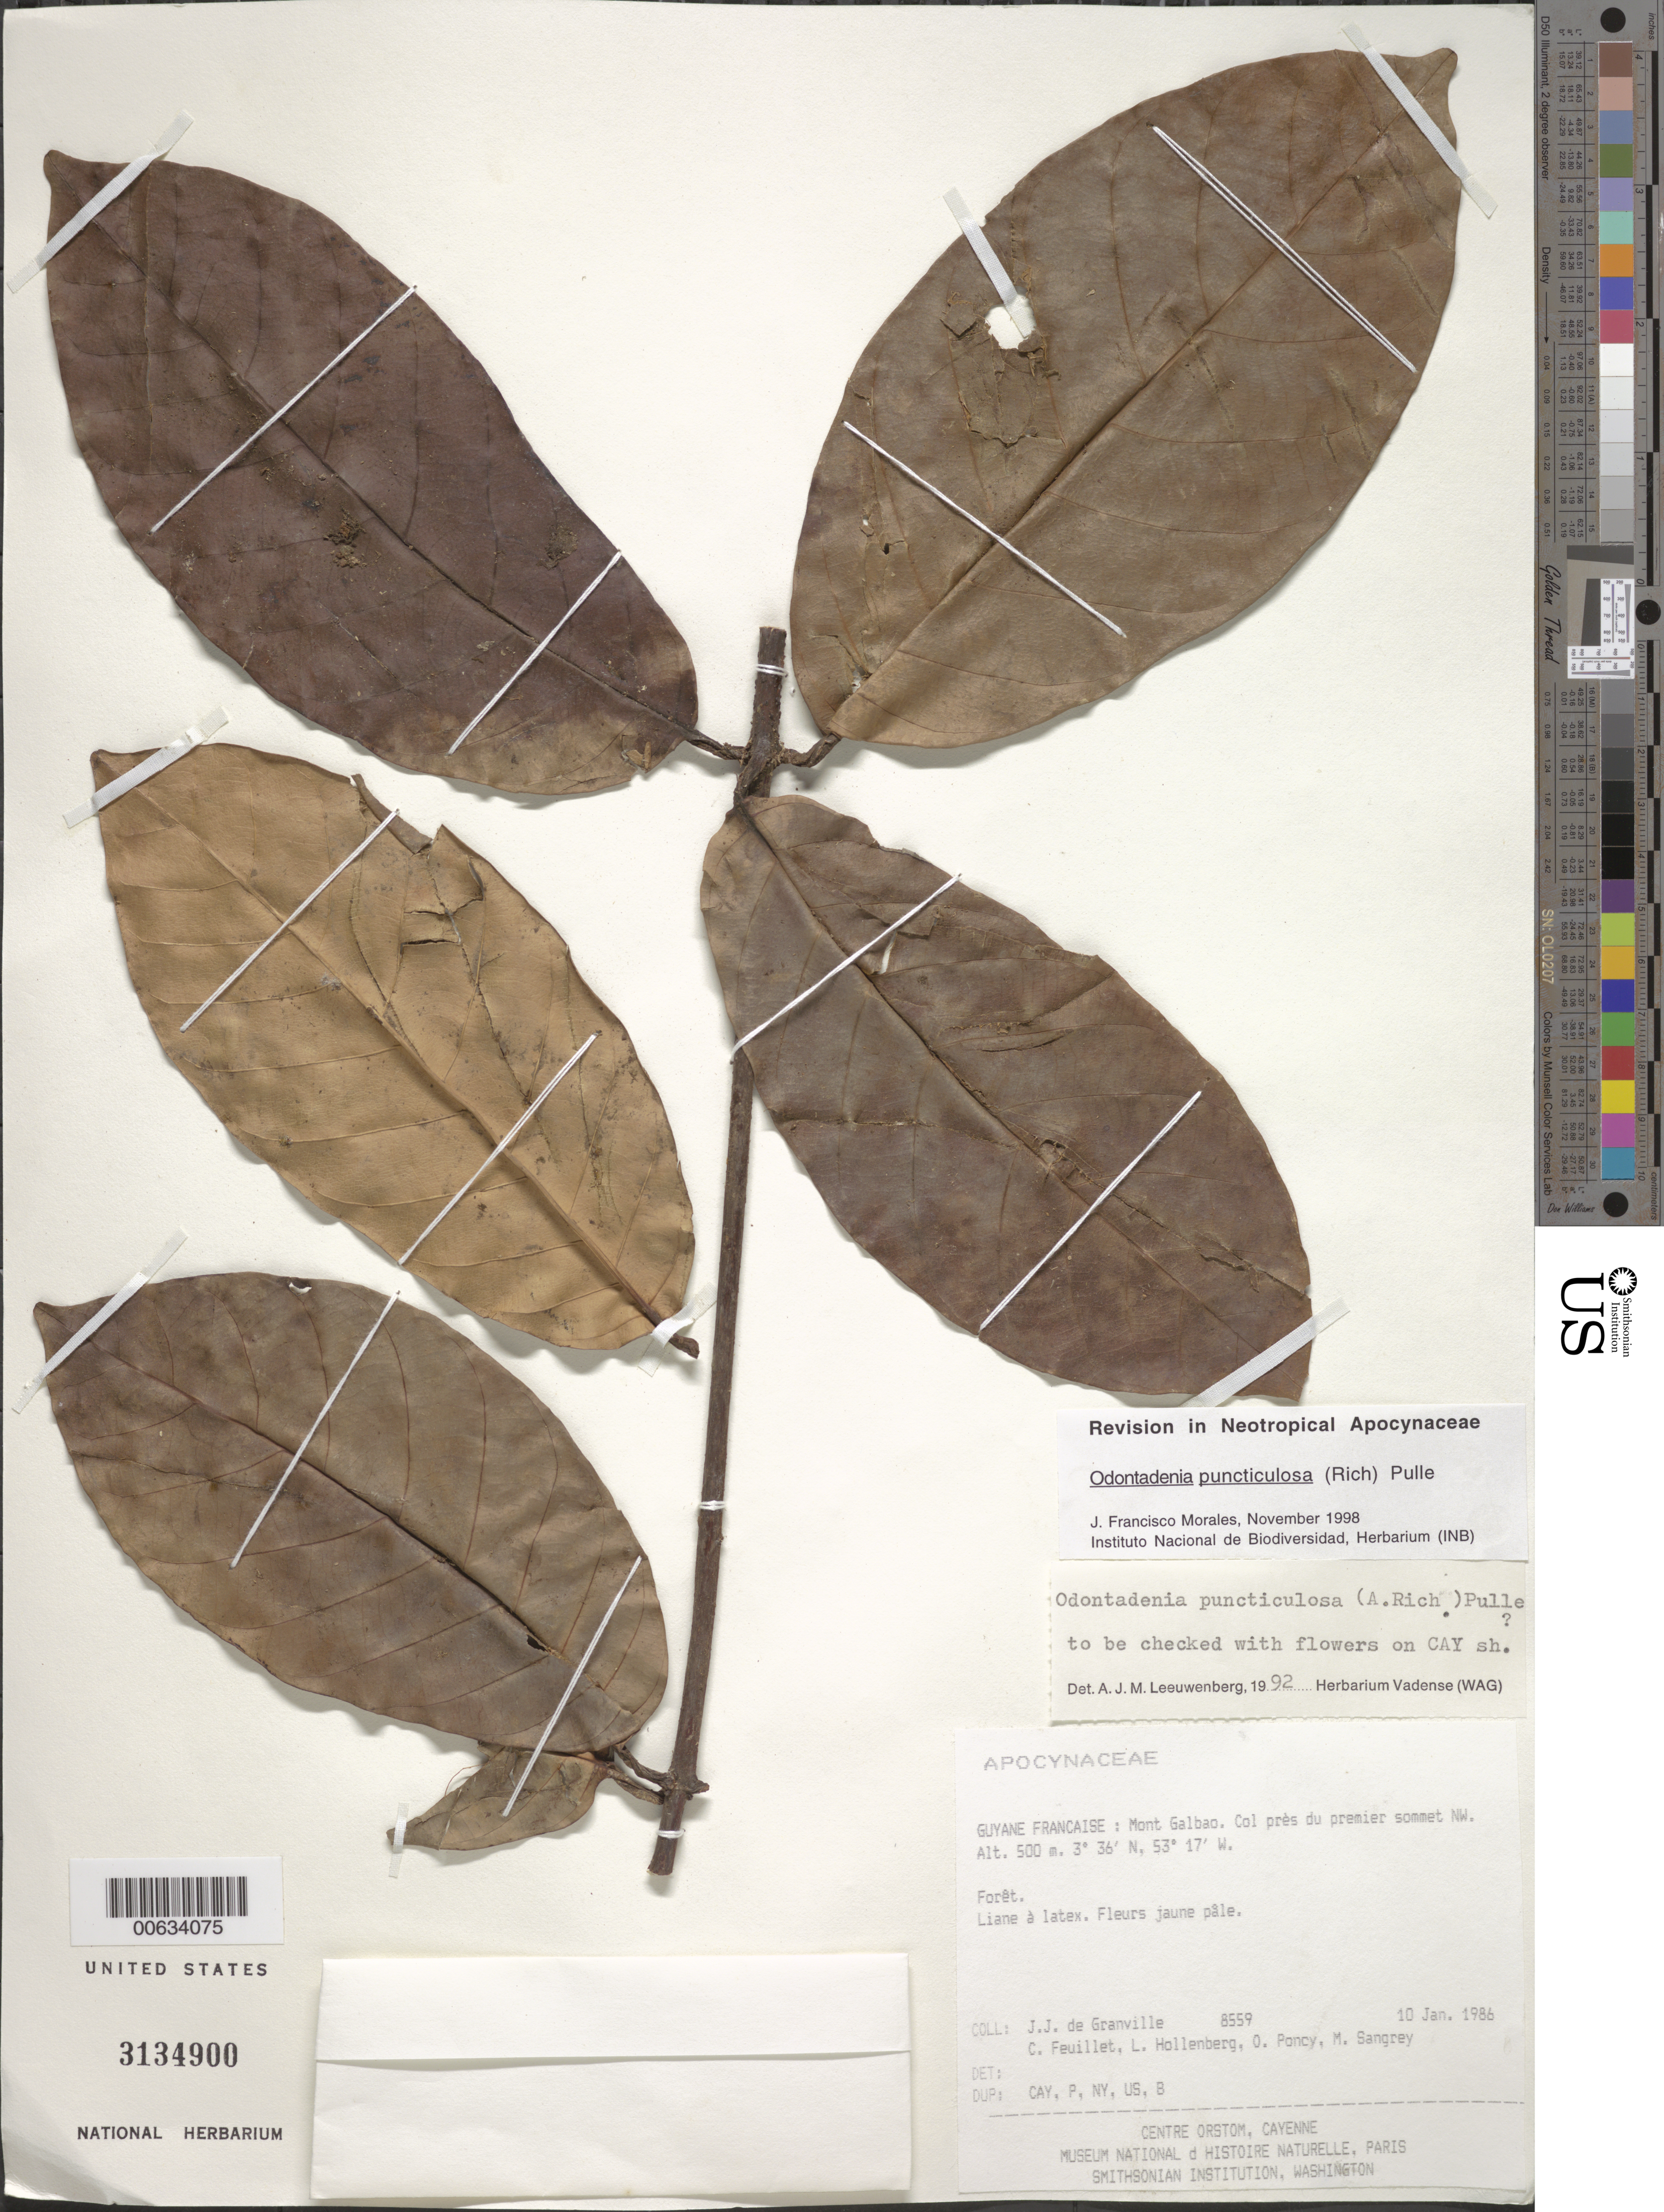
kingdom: Plantae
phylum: Tracheophyta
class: Magnoliopsida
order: Gentianales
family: Apocynaceae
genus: Odontadenia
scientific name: Odontadenia puncticulosa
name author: (Rich.) Pulle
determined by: Morales, J. F.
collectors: J.-J. de Granville, C. Feuillet, L. Hollenberg, O. Poncy & M. S. Sangrey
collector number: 8559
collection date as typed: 10-Jan-86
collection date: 1986-01-10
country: French Guiana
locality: Mont Galbao. Premier sommet NW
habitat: Forêt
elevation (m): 500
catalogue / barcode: US 3134900